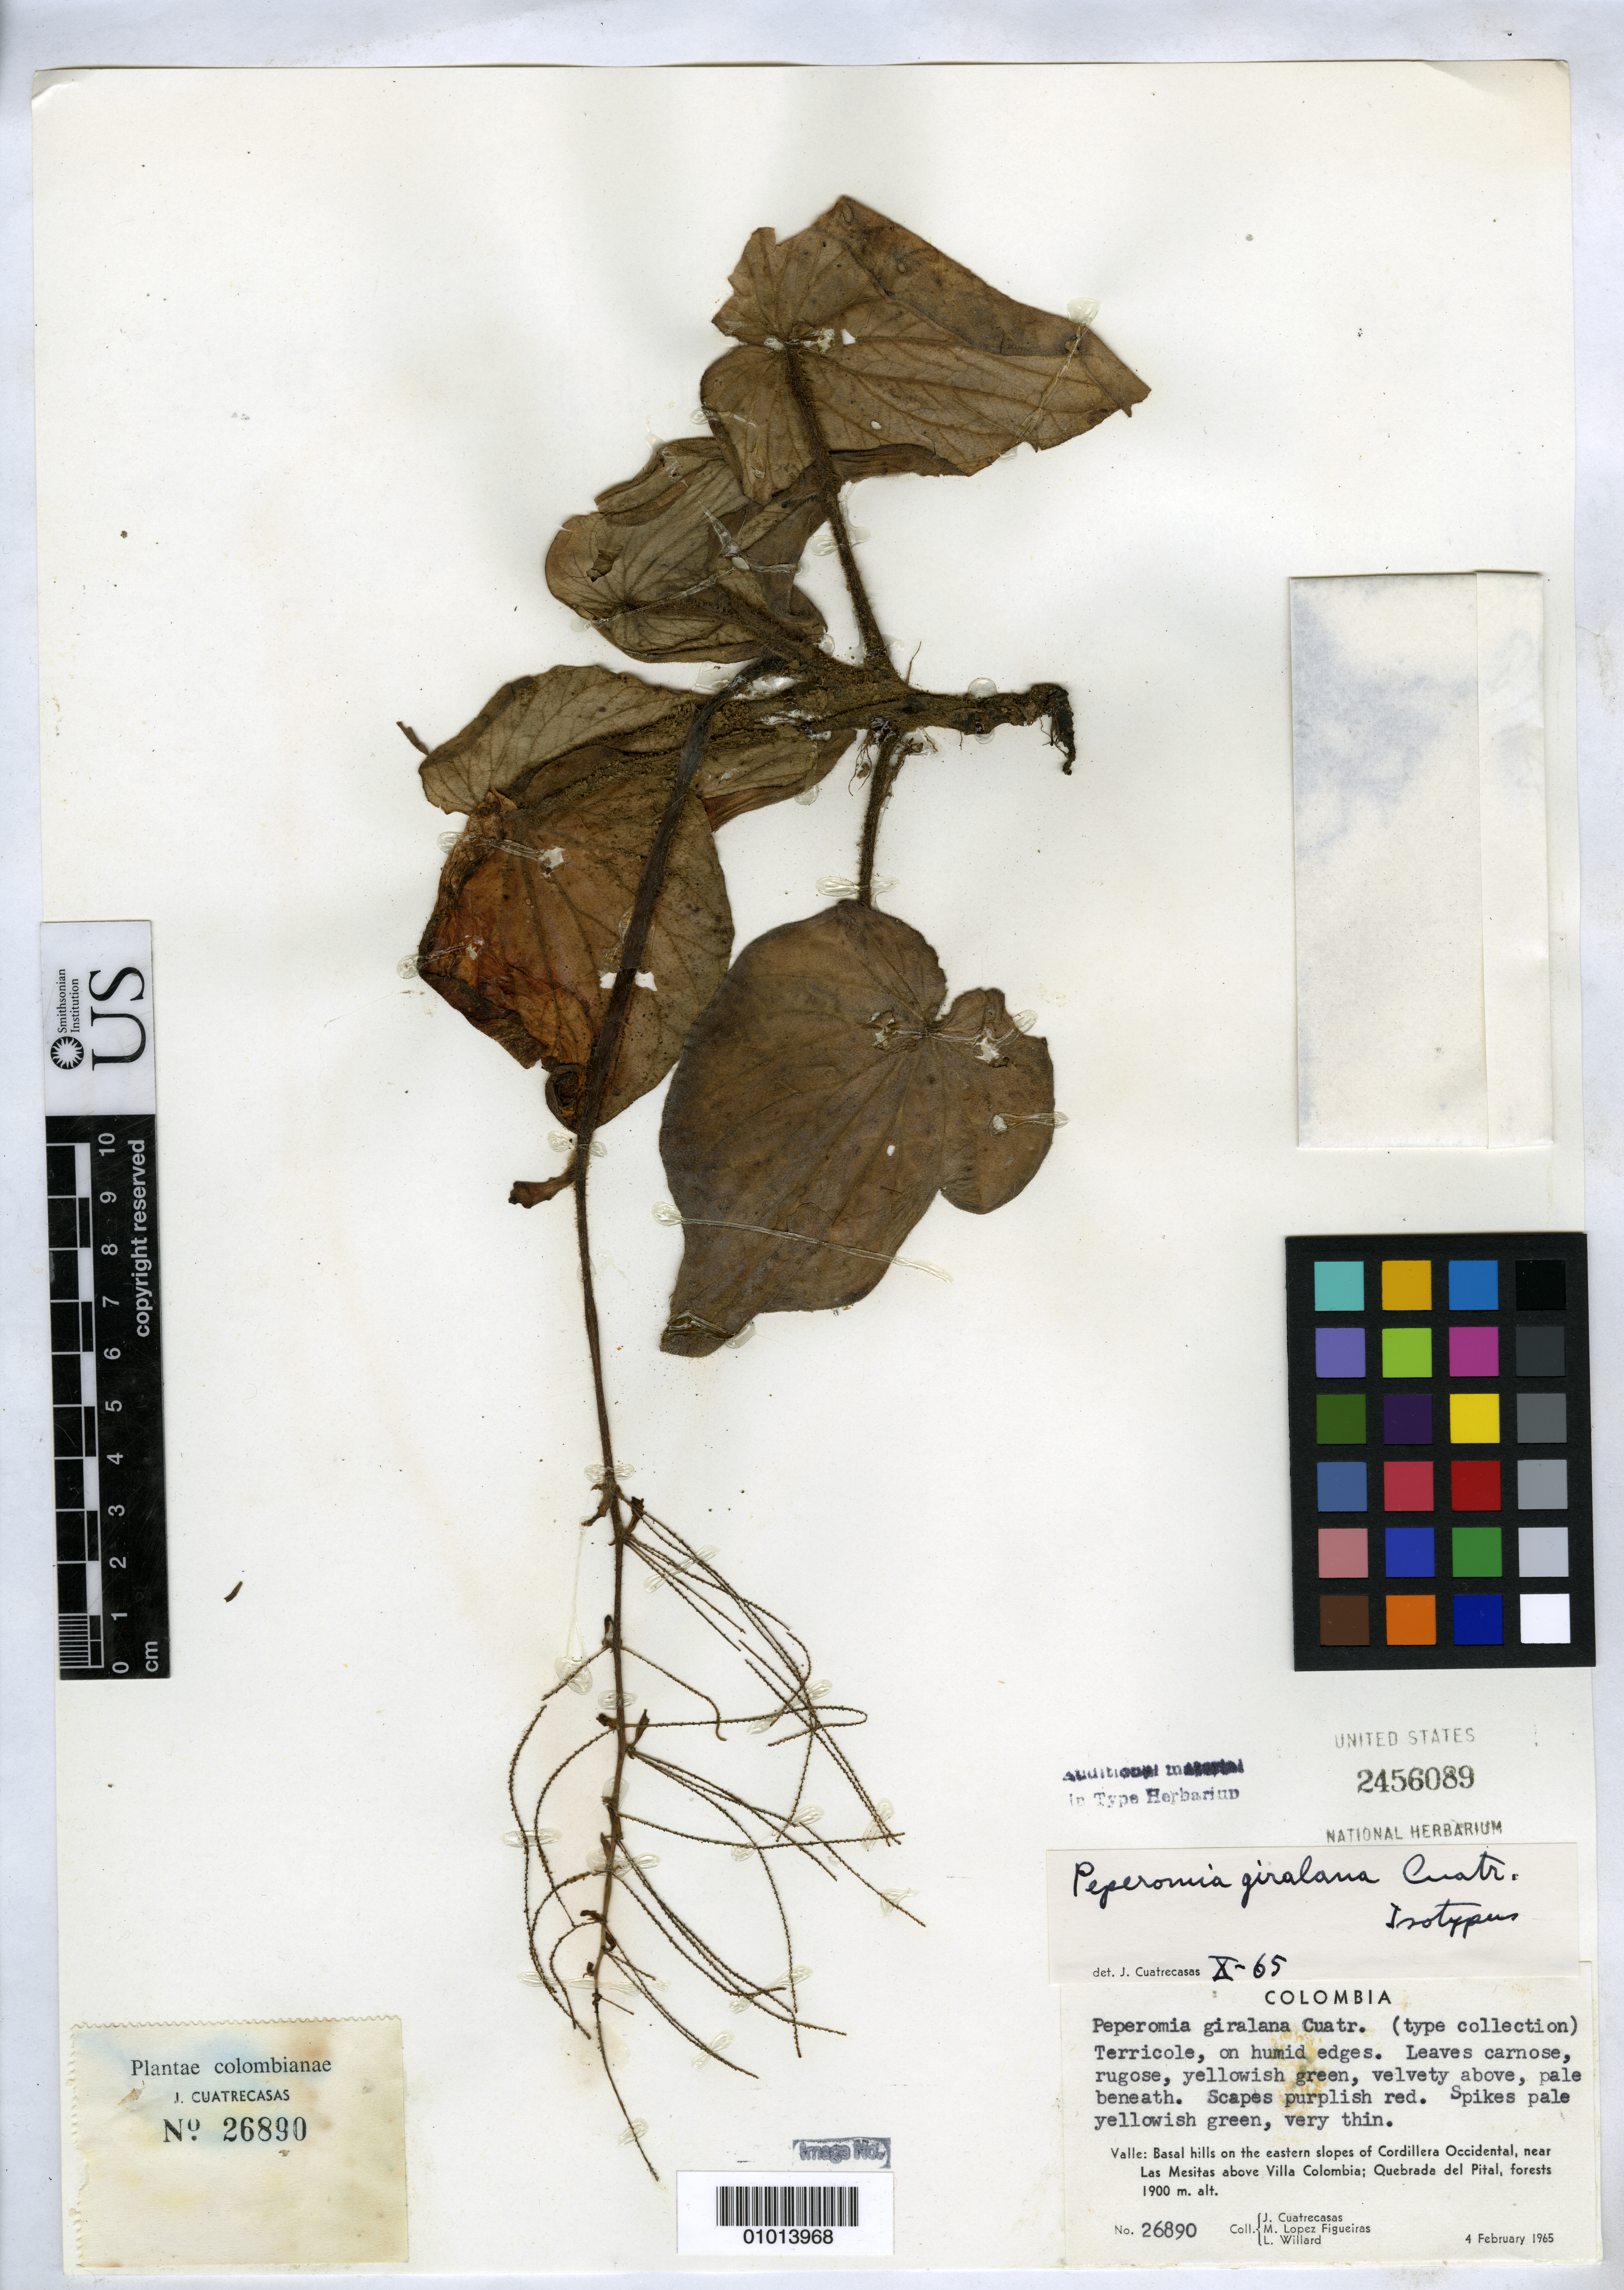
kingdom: Plantae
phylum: Tracheophyta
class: Magnoliopsida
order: Piperales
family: Piperaceae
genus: Peperomia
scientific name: Peperomia giralana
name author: Cuatrec.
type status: Isotype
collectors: J. Cuatrecasas, M. López Figueiras & L. Willard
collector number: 26890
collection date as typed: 04 Feb 1965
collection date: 1965-02-04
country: Colombia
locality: Basil hills on the eastern slopes of Cordillera Occidental, near las Mesitas above Villa Colombia; Quebrada de Pital.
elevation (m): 1900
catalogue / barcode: US 2456089